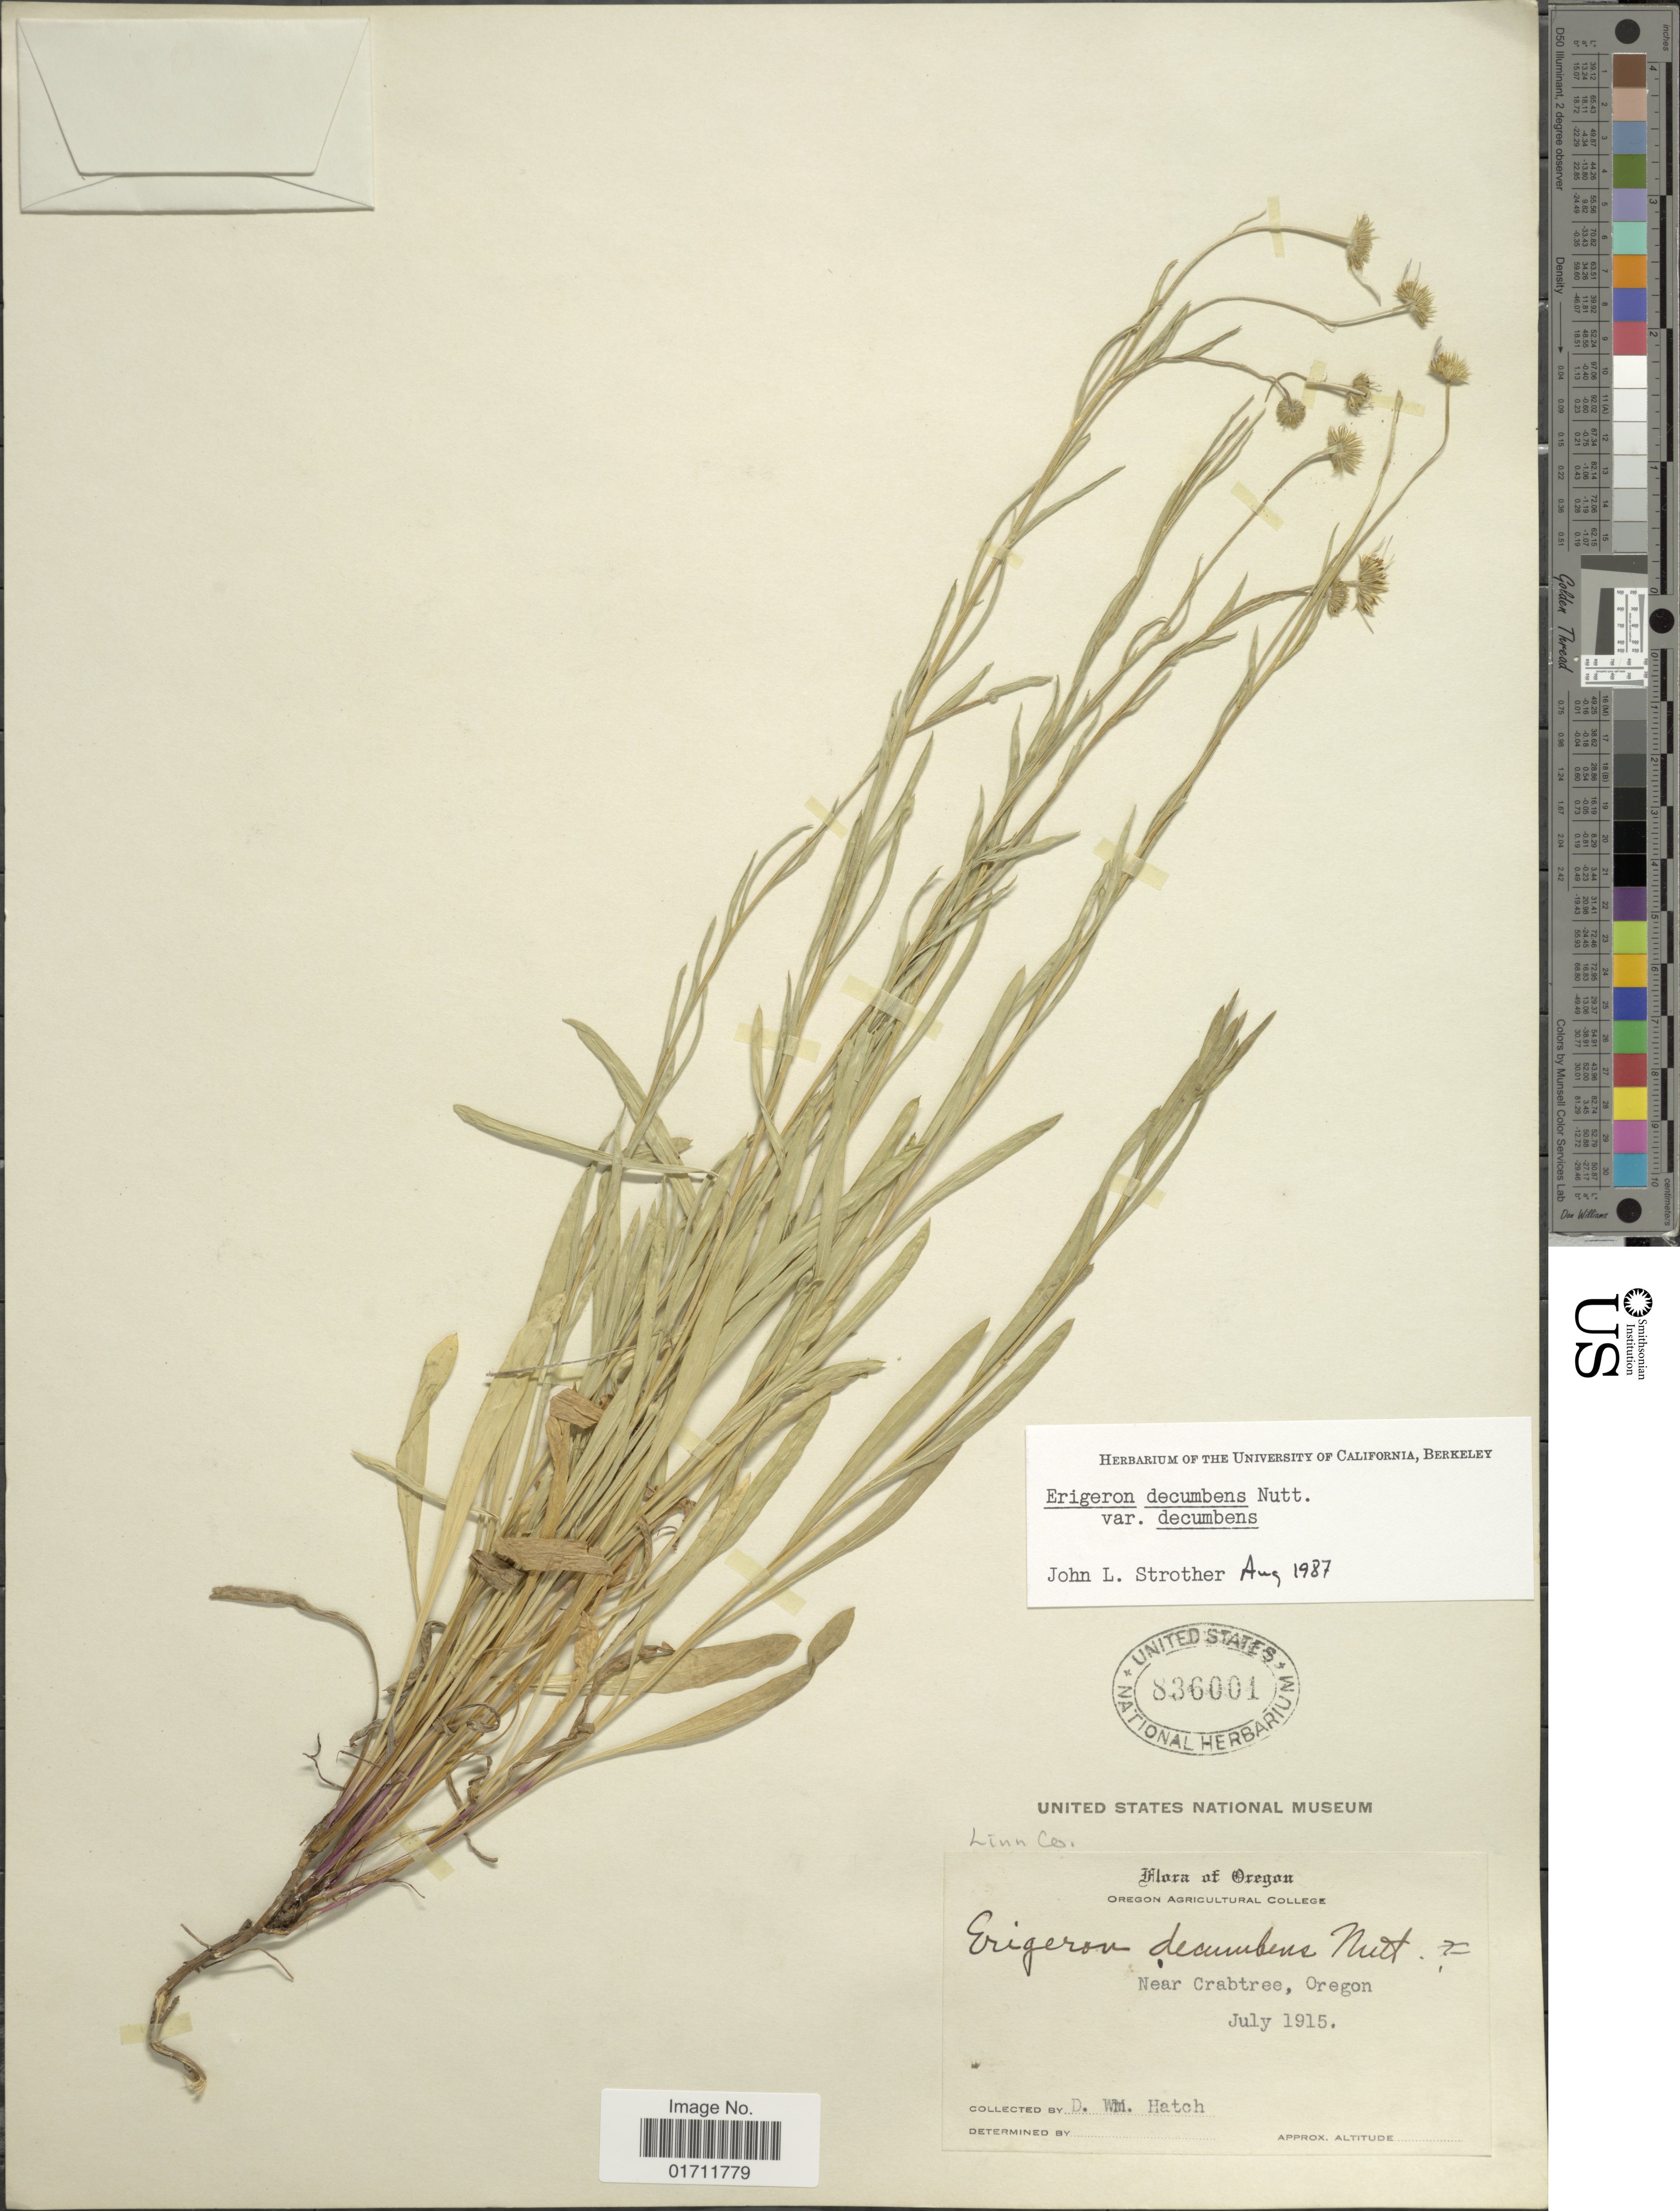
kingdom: Plantae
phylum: Tracheophyta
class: Magnoliopsida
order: Asterales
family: Asteraceae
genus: Erigeron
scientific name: Erigeron decumbens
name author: Nutt.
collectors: D. Hatch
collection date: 1915-07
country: United States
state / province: Oregon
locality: Near Crabtree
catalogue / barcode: US 836001